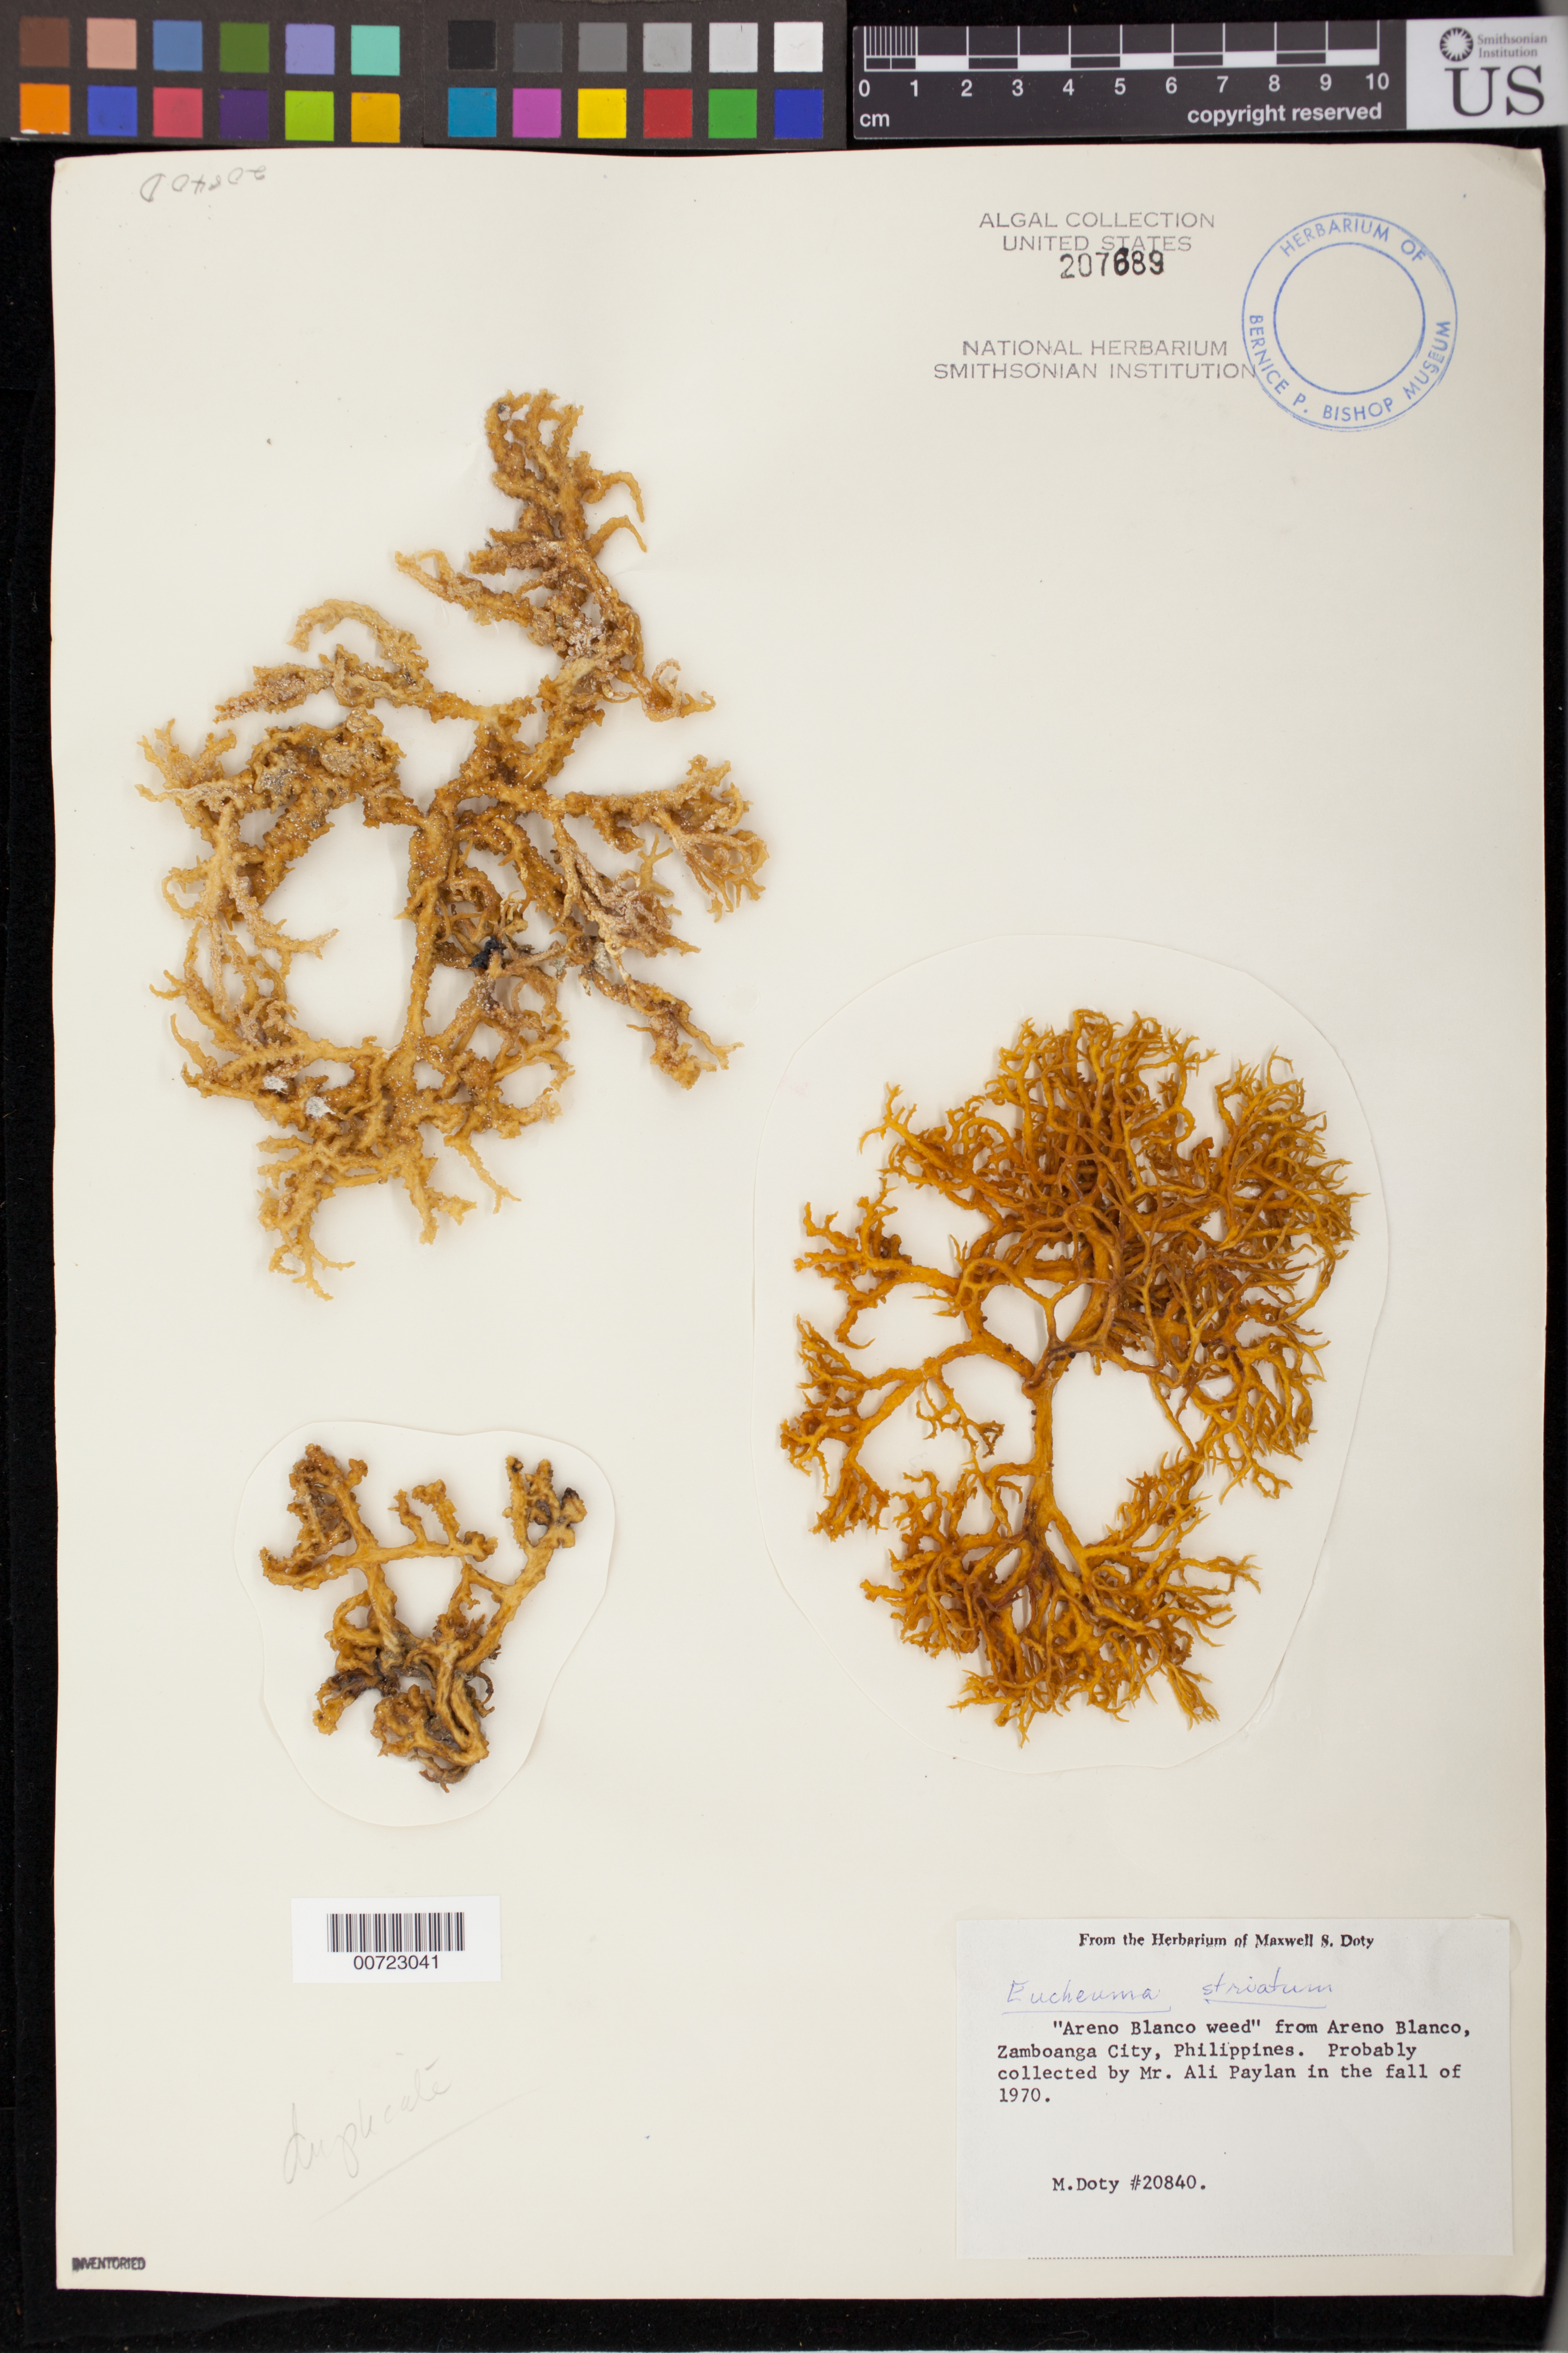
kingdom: Plantae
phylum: Rhodophyta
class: Florideophyceae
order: Gigartinales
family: Solieriaceae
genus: Kappaphycus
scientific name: Kappaphycus striatum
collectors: A. Paylan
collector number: MSD 20840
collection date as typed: Fall 1970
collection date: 1970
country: Philippines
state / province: Zamboanga Peninsula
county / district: Zamboanga del Sur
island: Mindanao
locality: Areno Blanco, City of Zamboanga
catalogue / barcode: US 207689